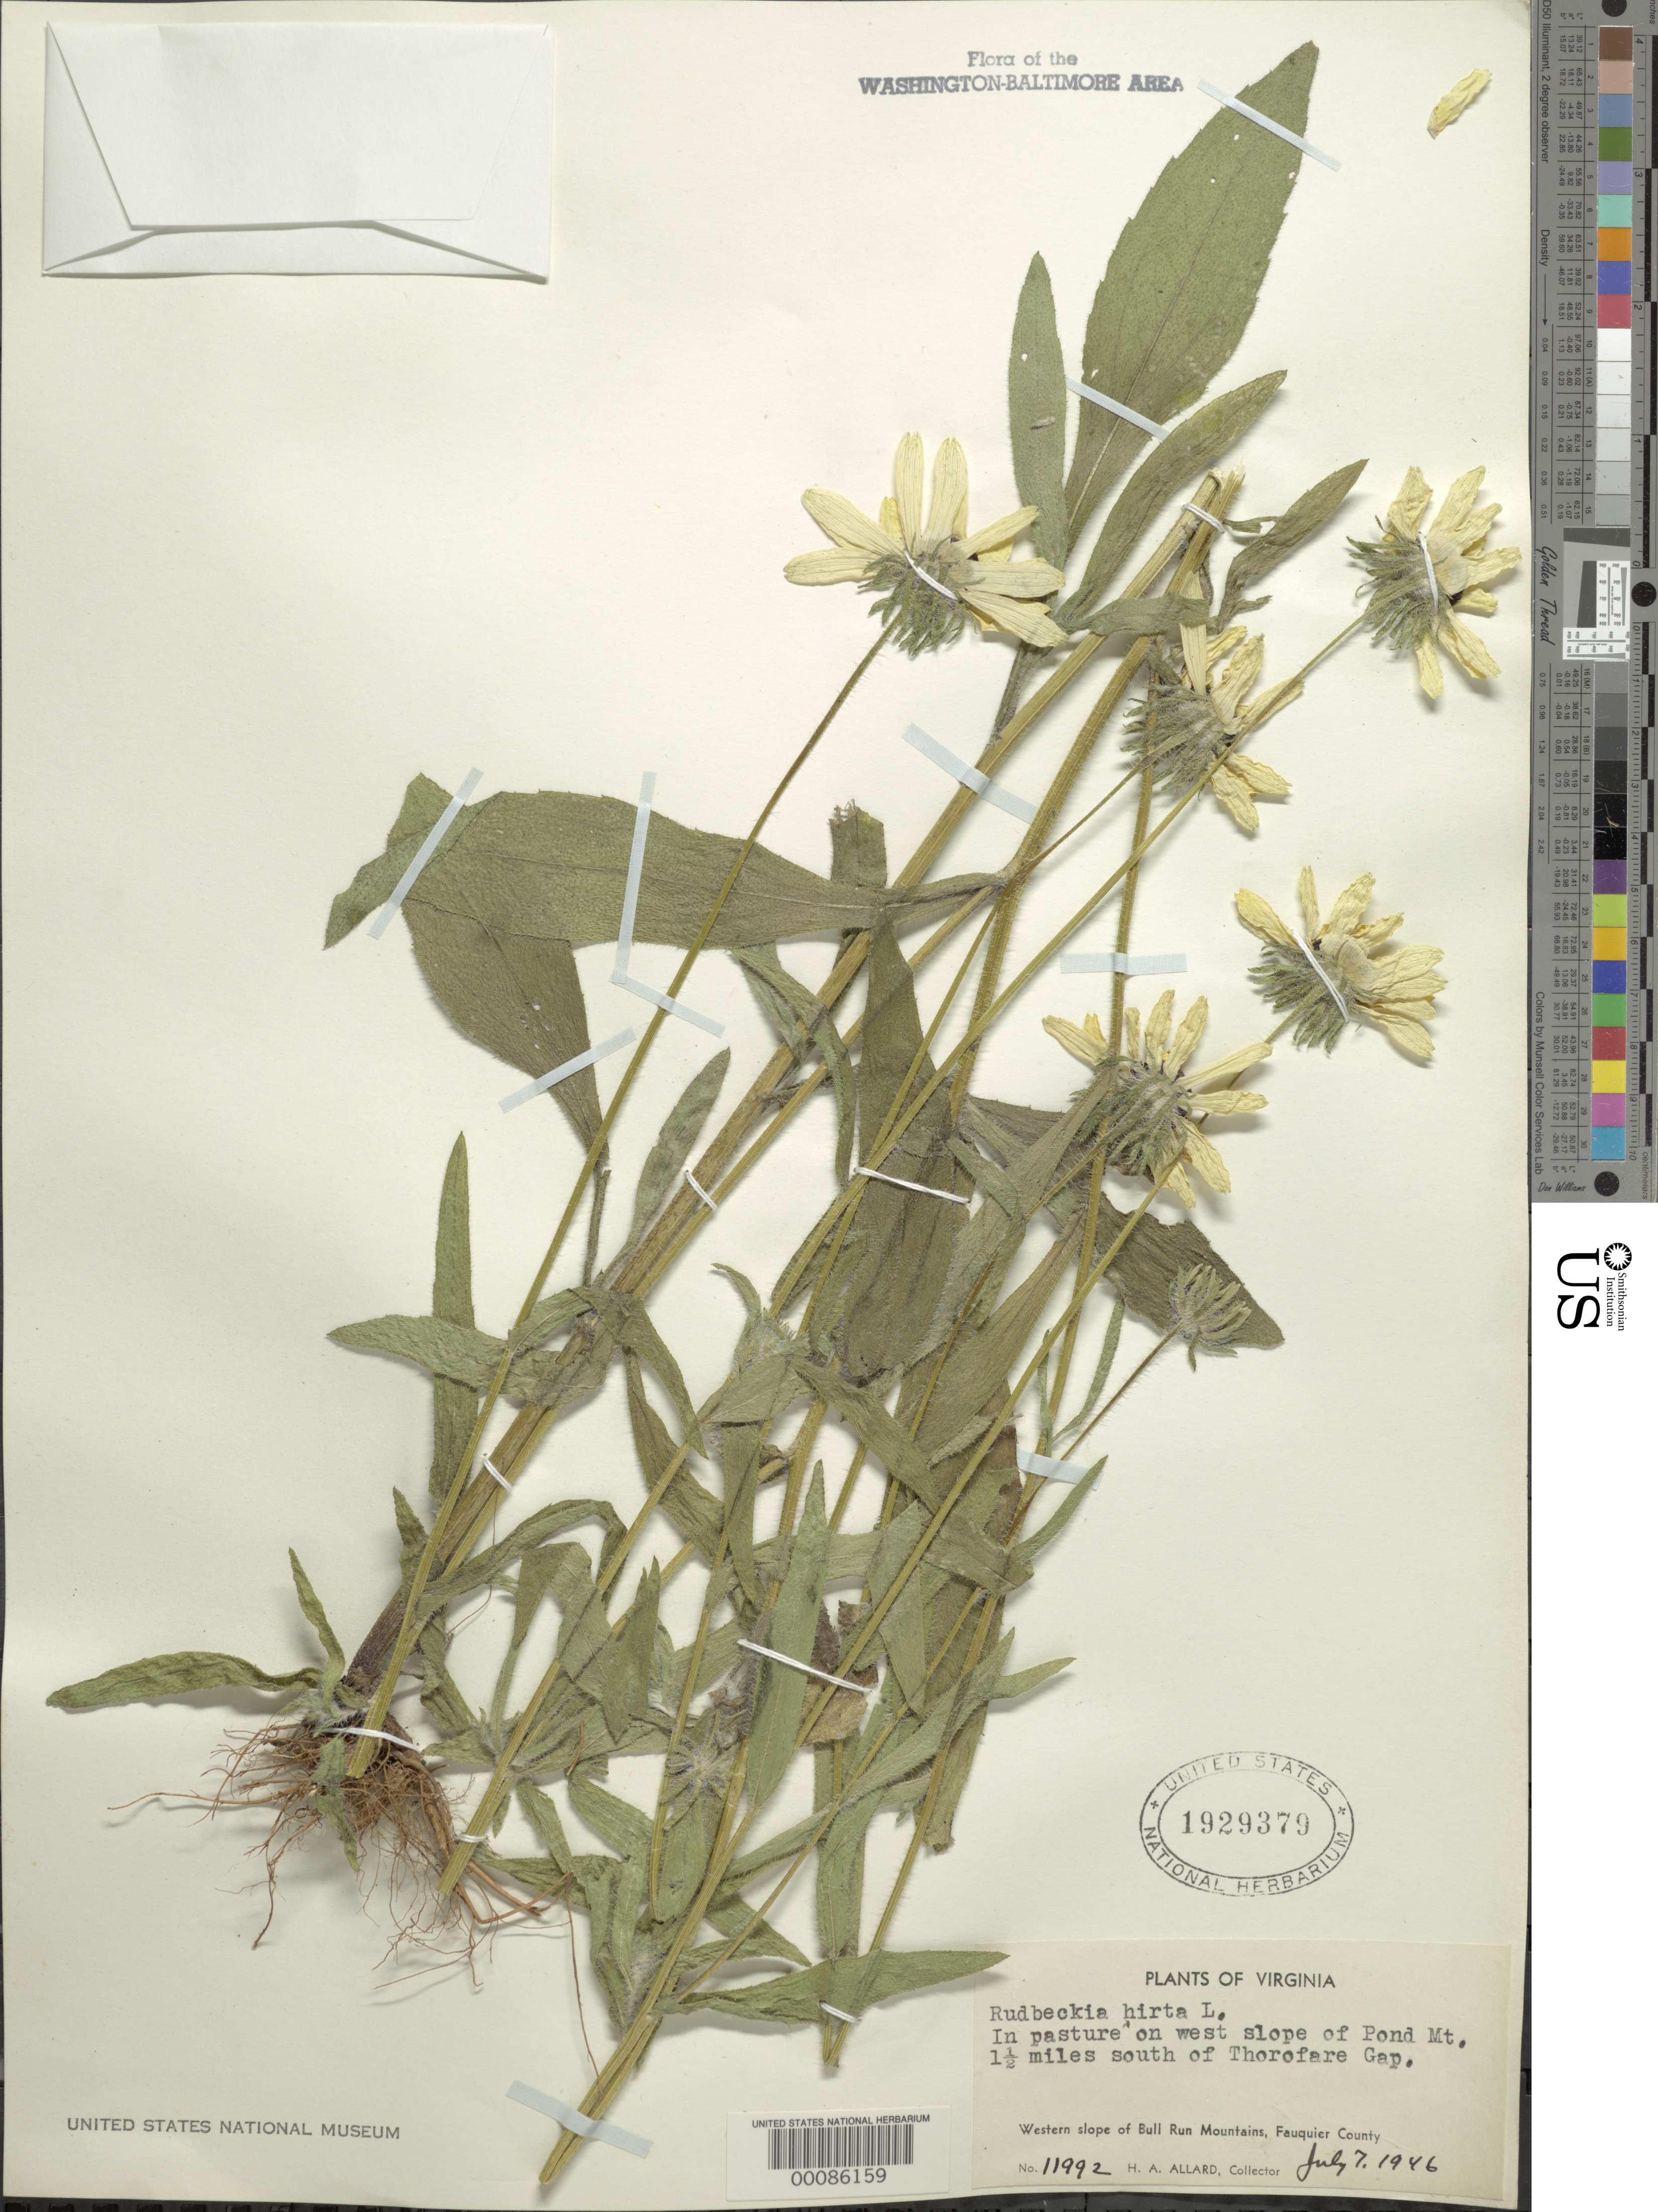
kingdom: Plantae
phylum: Tracheophyta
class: Magnoliopsida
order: Asterales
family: Asteraceae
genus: Rudbeckia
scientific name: Rudbeckia hirta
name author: L.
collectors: H. A. Allard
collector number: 11992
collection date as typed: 07 Jul 1946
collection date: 1946-07-07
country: United States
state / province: Virginia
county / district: Fauquier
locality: South of Thorofare Gap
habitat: Pasture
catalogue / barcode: US 1929379